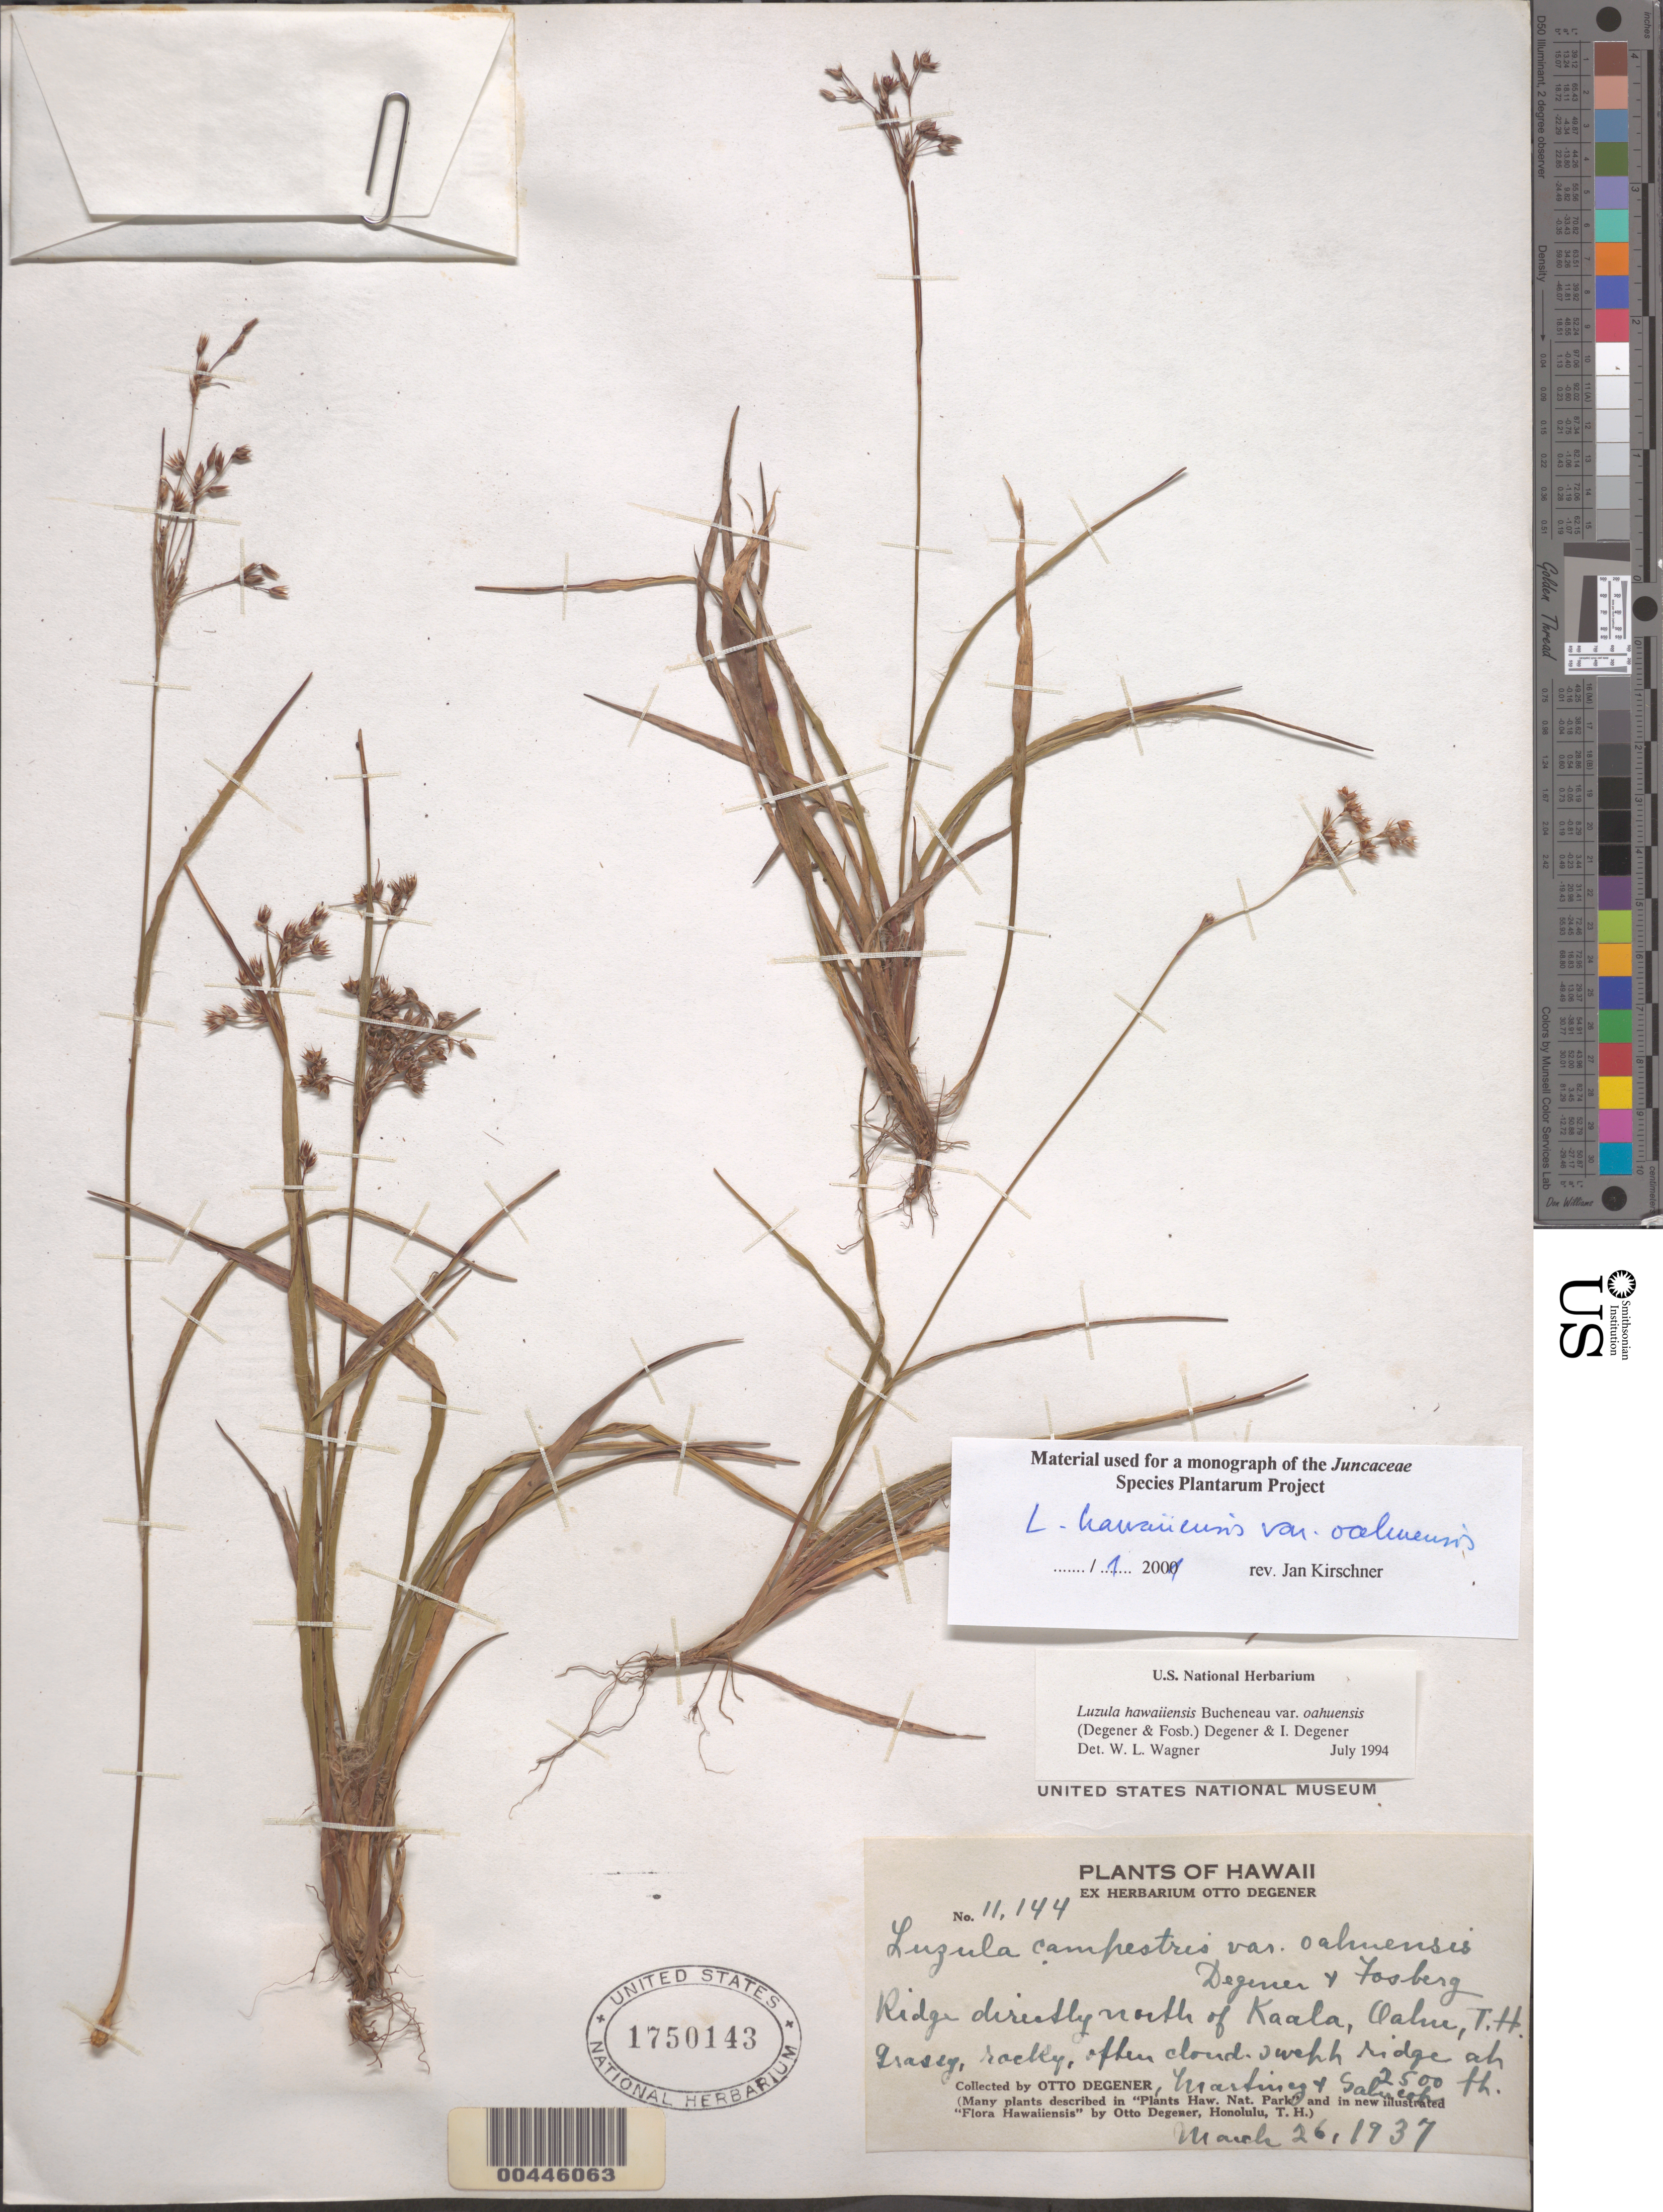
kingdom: Plantae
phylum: Tracheophyta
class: Liliopsida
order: Poales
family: Juncaceae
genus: Luzula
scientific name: Luzula hawaiiensis var. oahuensis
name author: (O. Deg. & Fosberg) O. Deg. & I. Deg.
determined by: Wagner, W. L., (BOT), Smithsonian Institution - National Museum of Natural History (UNITED STATES)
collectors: O. Degener, -- Martinez & -- Salucop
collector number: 11144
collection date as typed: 26 Mar 1937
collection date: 1937-03-26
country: United States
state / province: Hawaii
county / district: Honolulu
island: Oahu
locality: Ridge directly N of Kaala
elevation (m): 762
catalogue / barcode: US 1750143